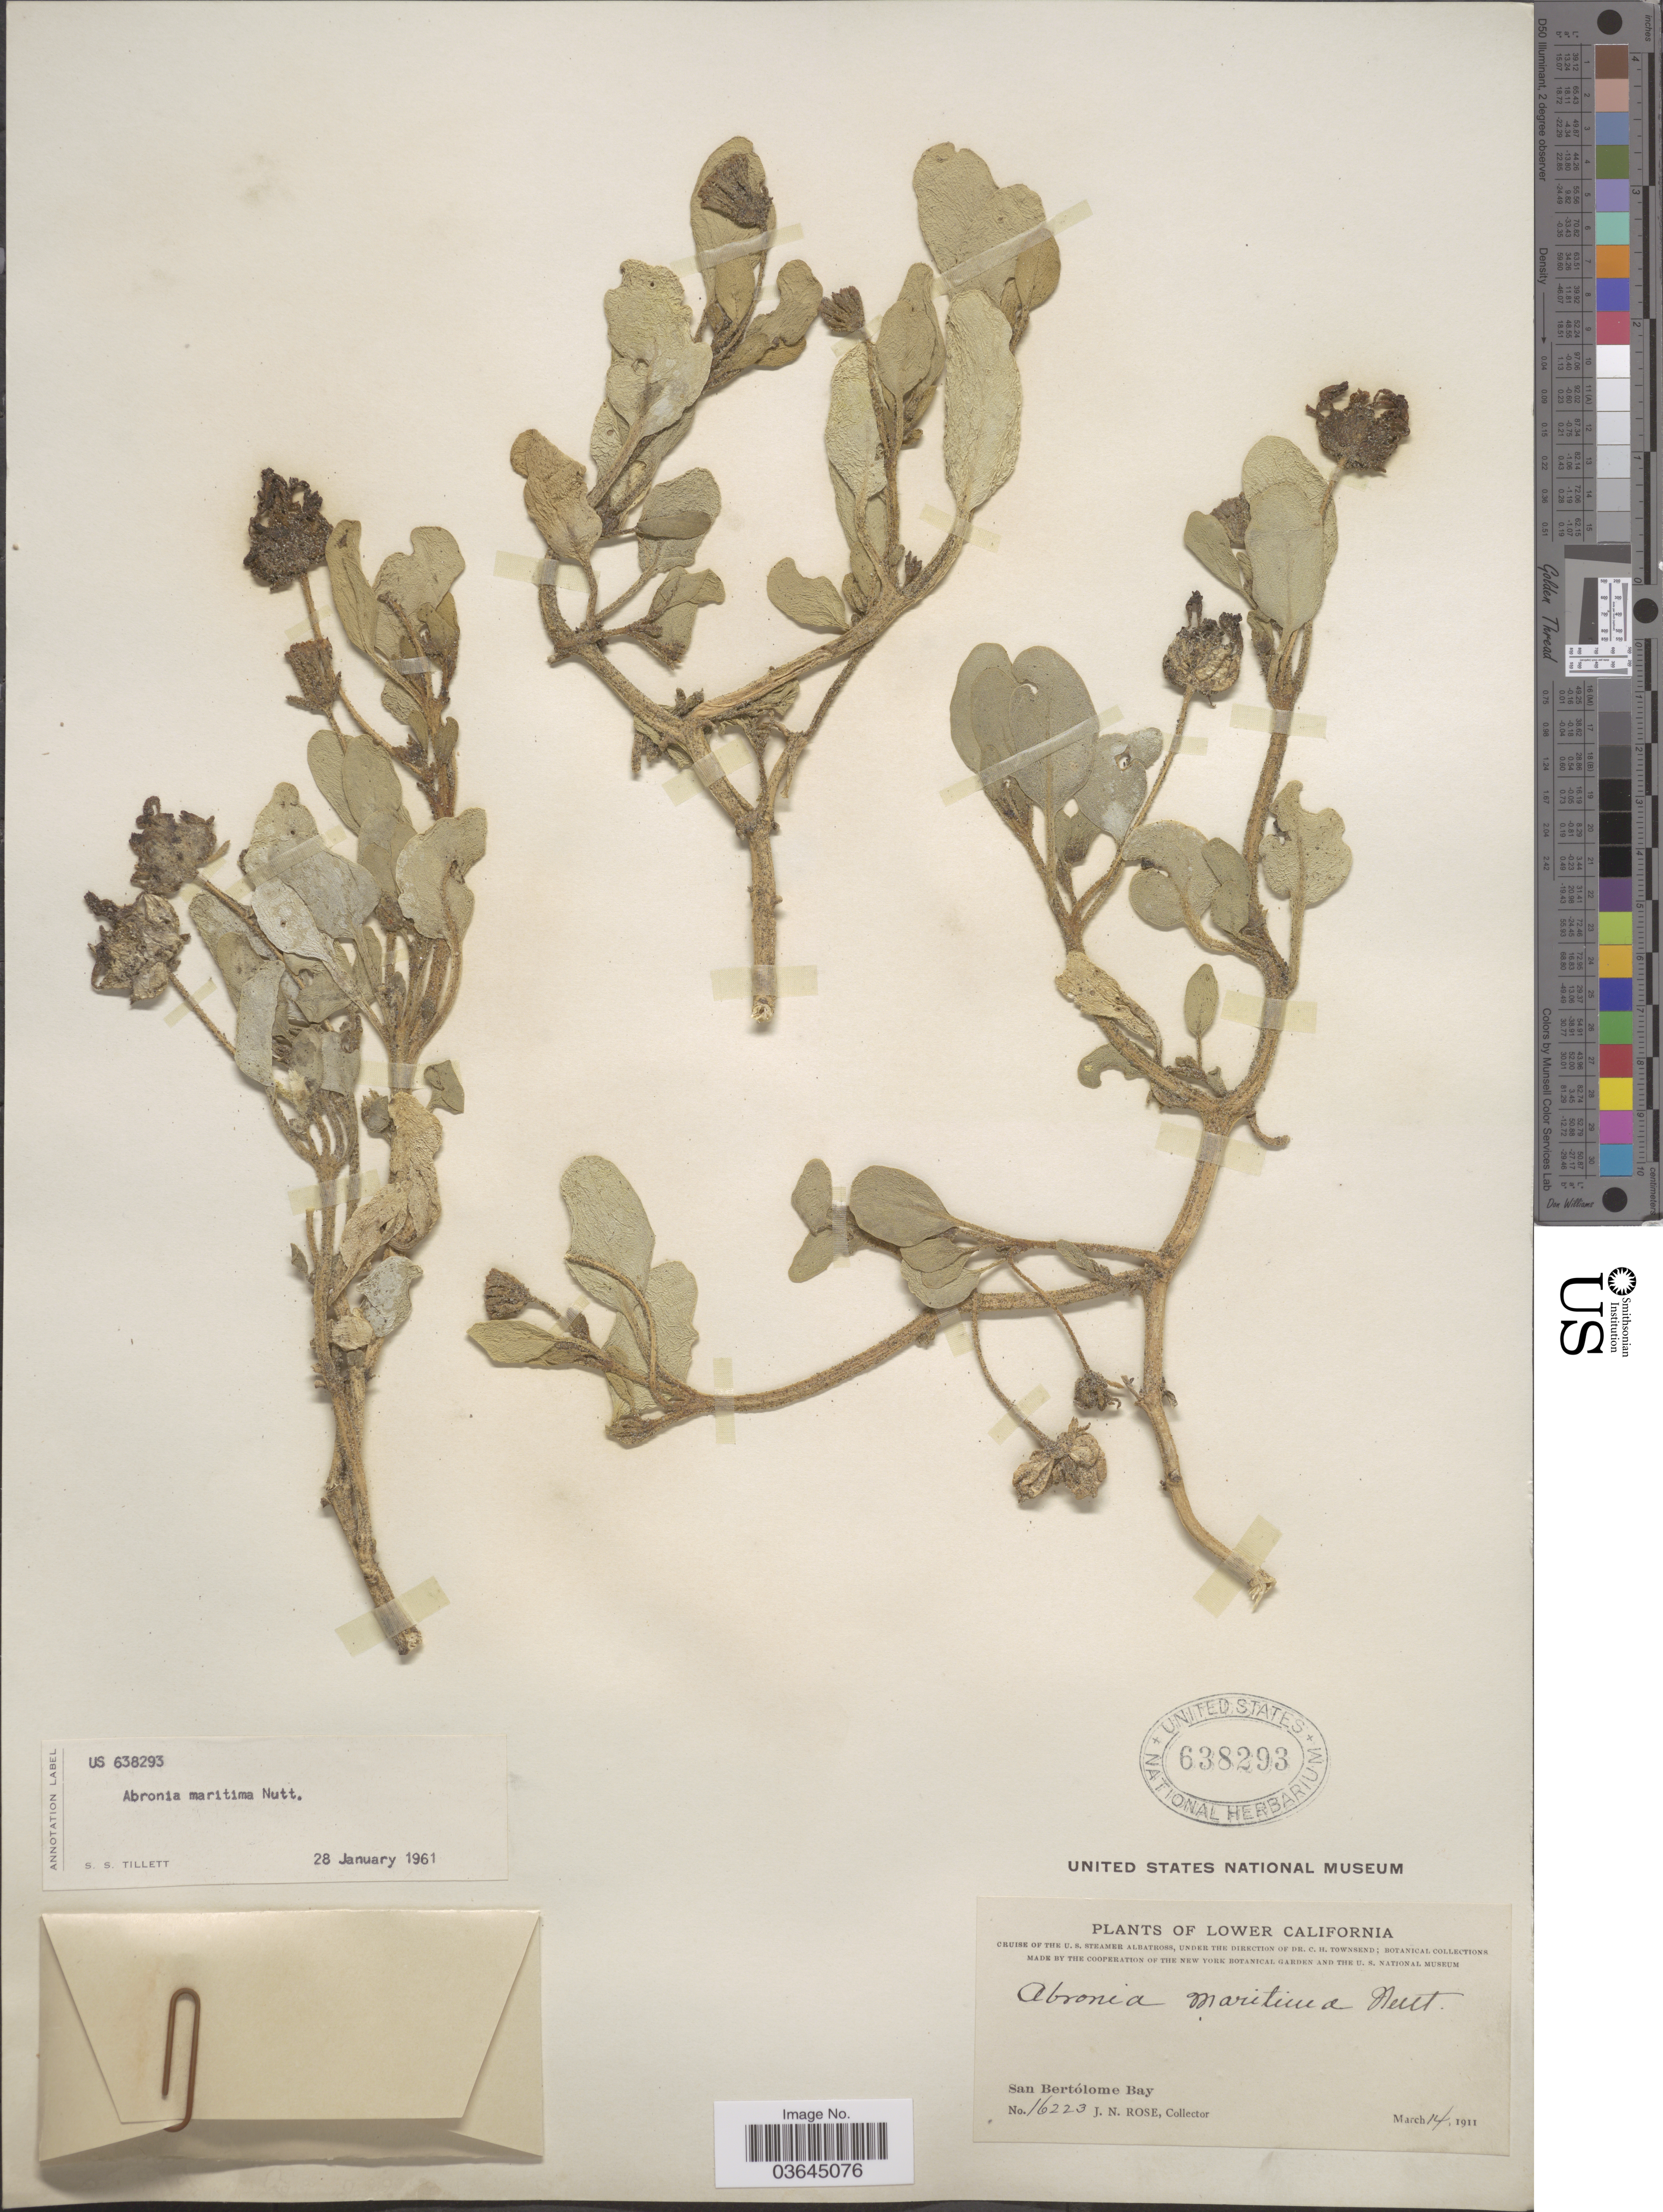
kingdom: Plantae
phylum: Tracheophyta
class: Magnoliopsida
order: Caryophyllales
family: Nyctaginaceae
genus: Abronia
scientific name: Abronia maritima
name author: Nutt. ex S. Watson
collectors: J. N. Rose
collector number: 16223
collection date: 1911-03-14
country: Mexico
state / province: Baja California Sur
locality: Lower California. San Bertólome Bay.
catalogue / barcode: US 638293